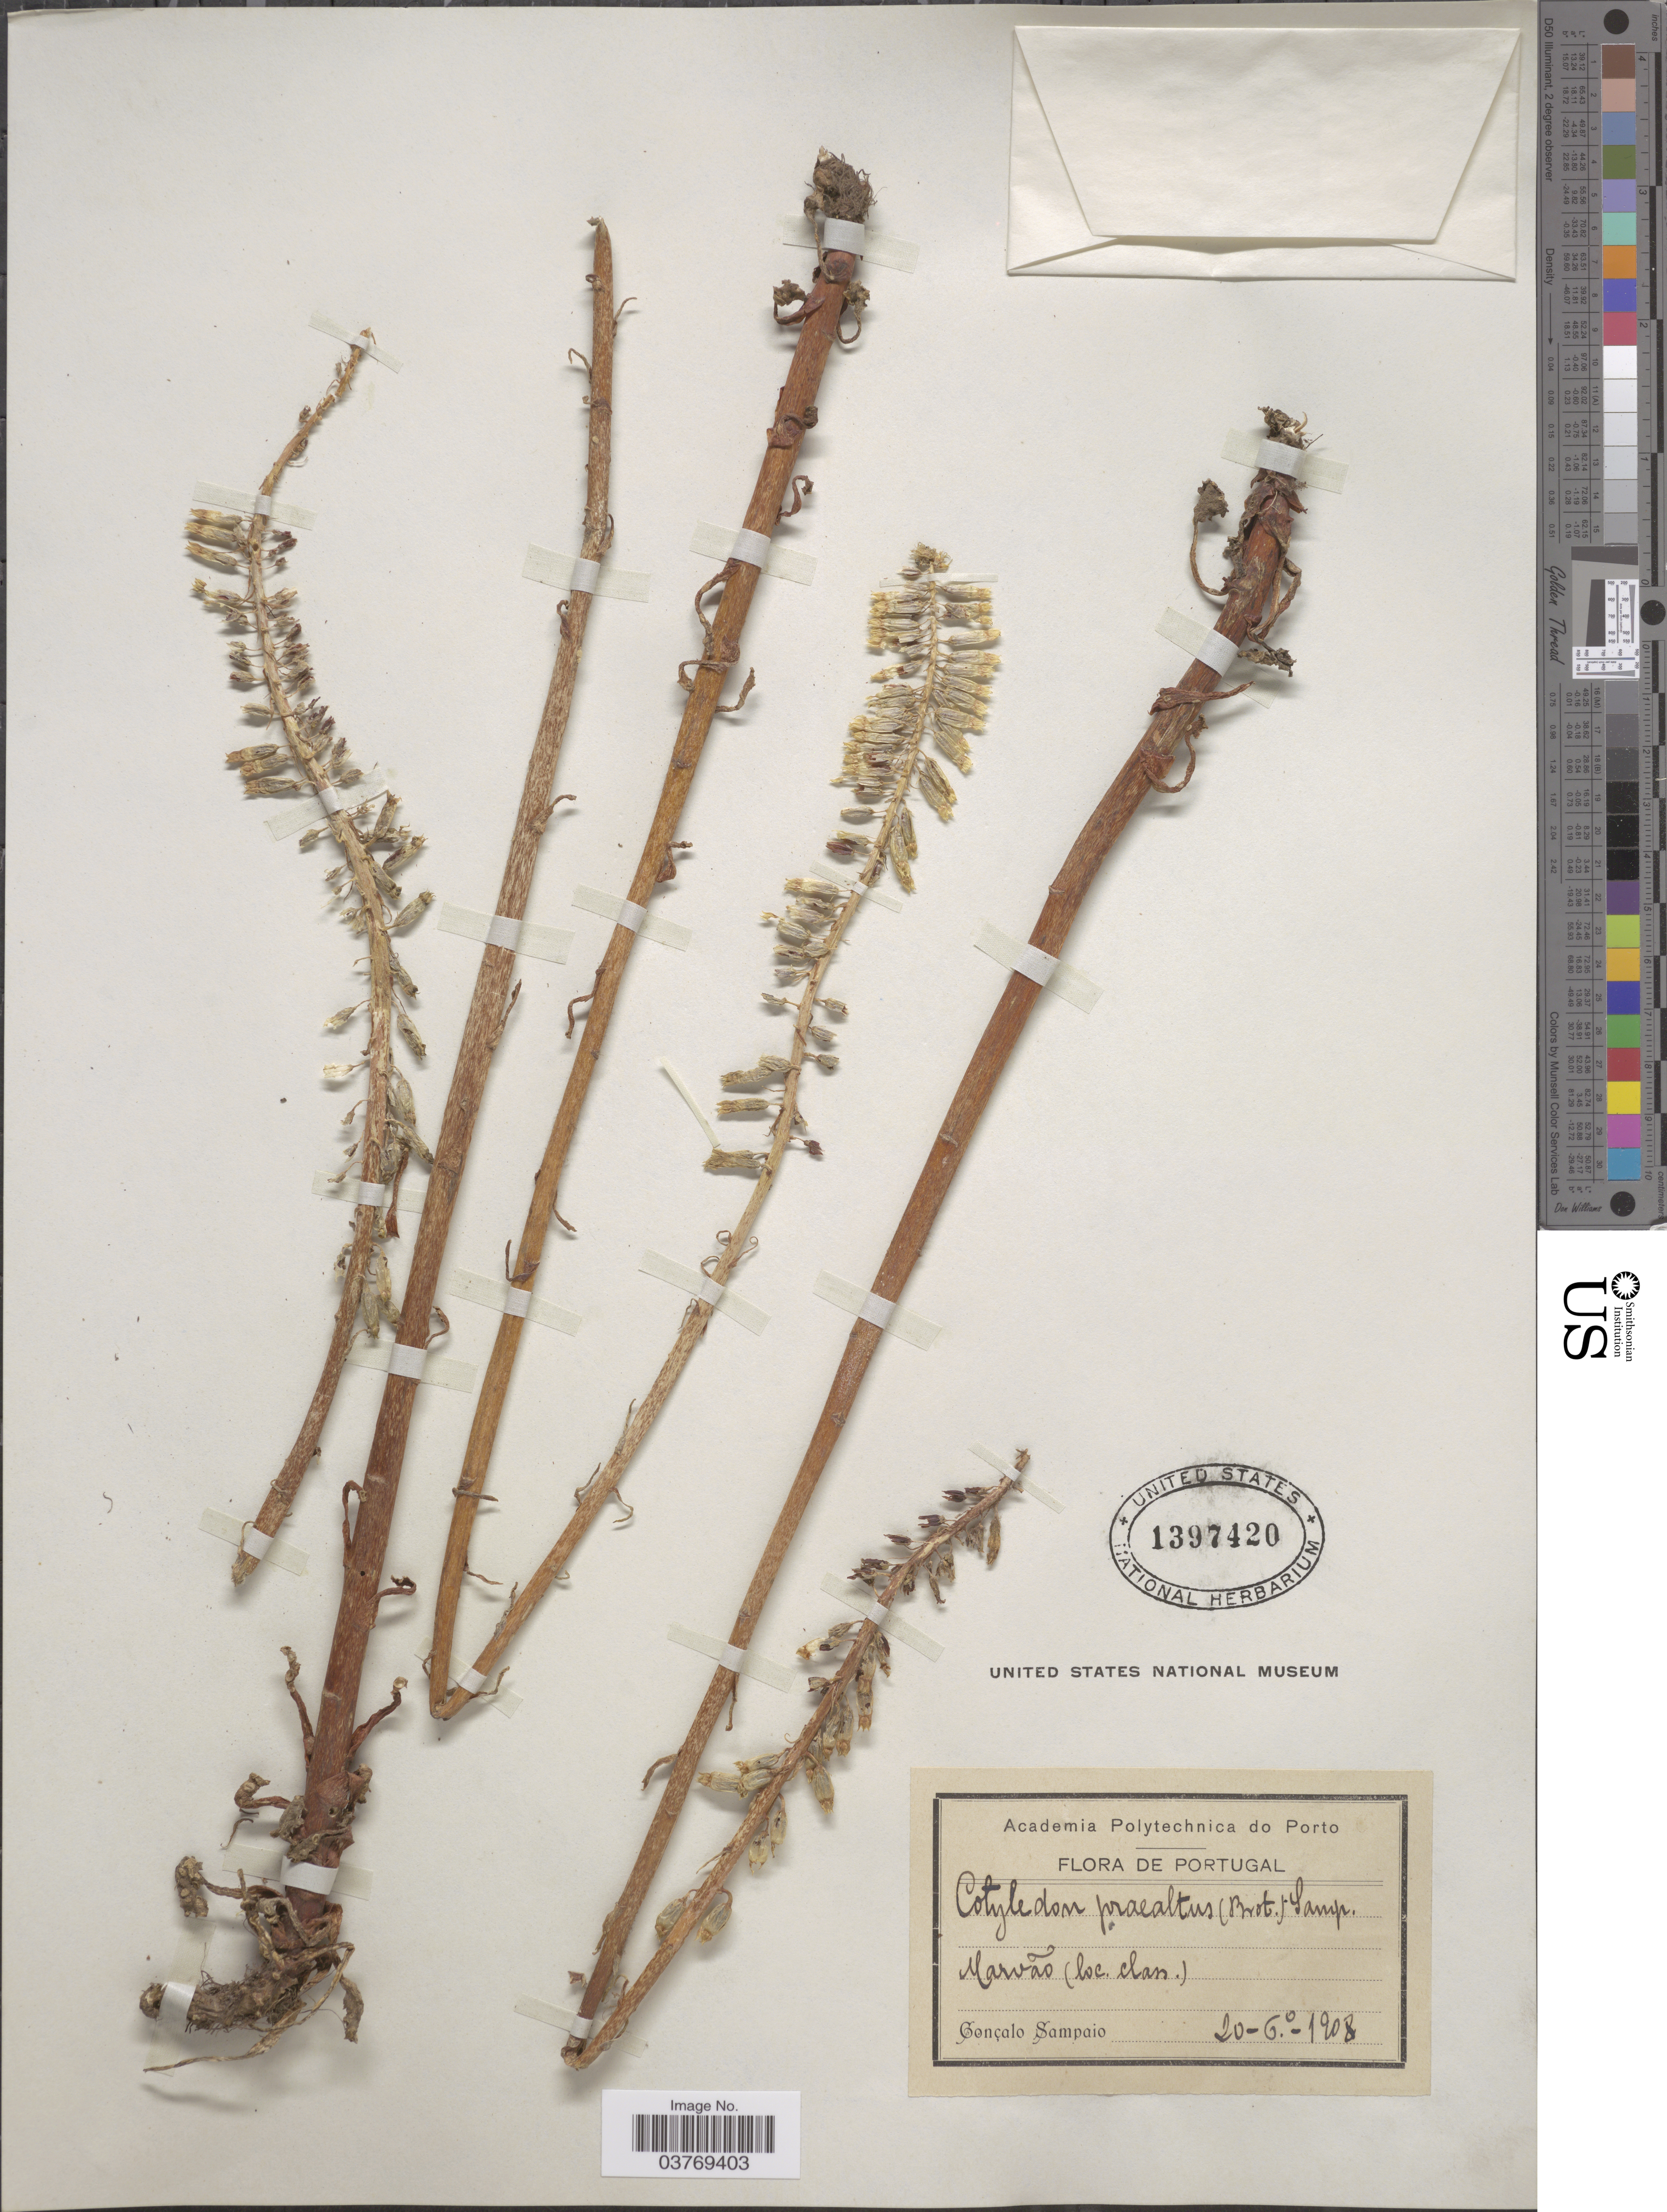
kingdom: Plantae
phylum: Tracheophyta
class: Magnoliopsida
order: Saxifragales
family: Crassulaceae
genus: Cotyledon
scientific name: Cotyledon praealta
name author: (Brot.) Samp.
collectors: G. A. Sampaio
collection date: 1908-06-20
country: Portugal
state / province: Portalegre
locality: Marvão (loc. clan.).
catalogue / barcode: US 1397420